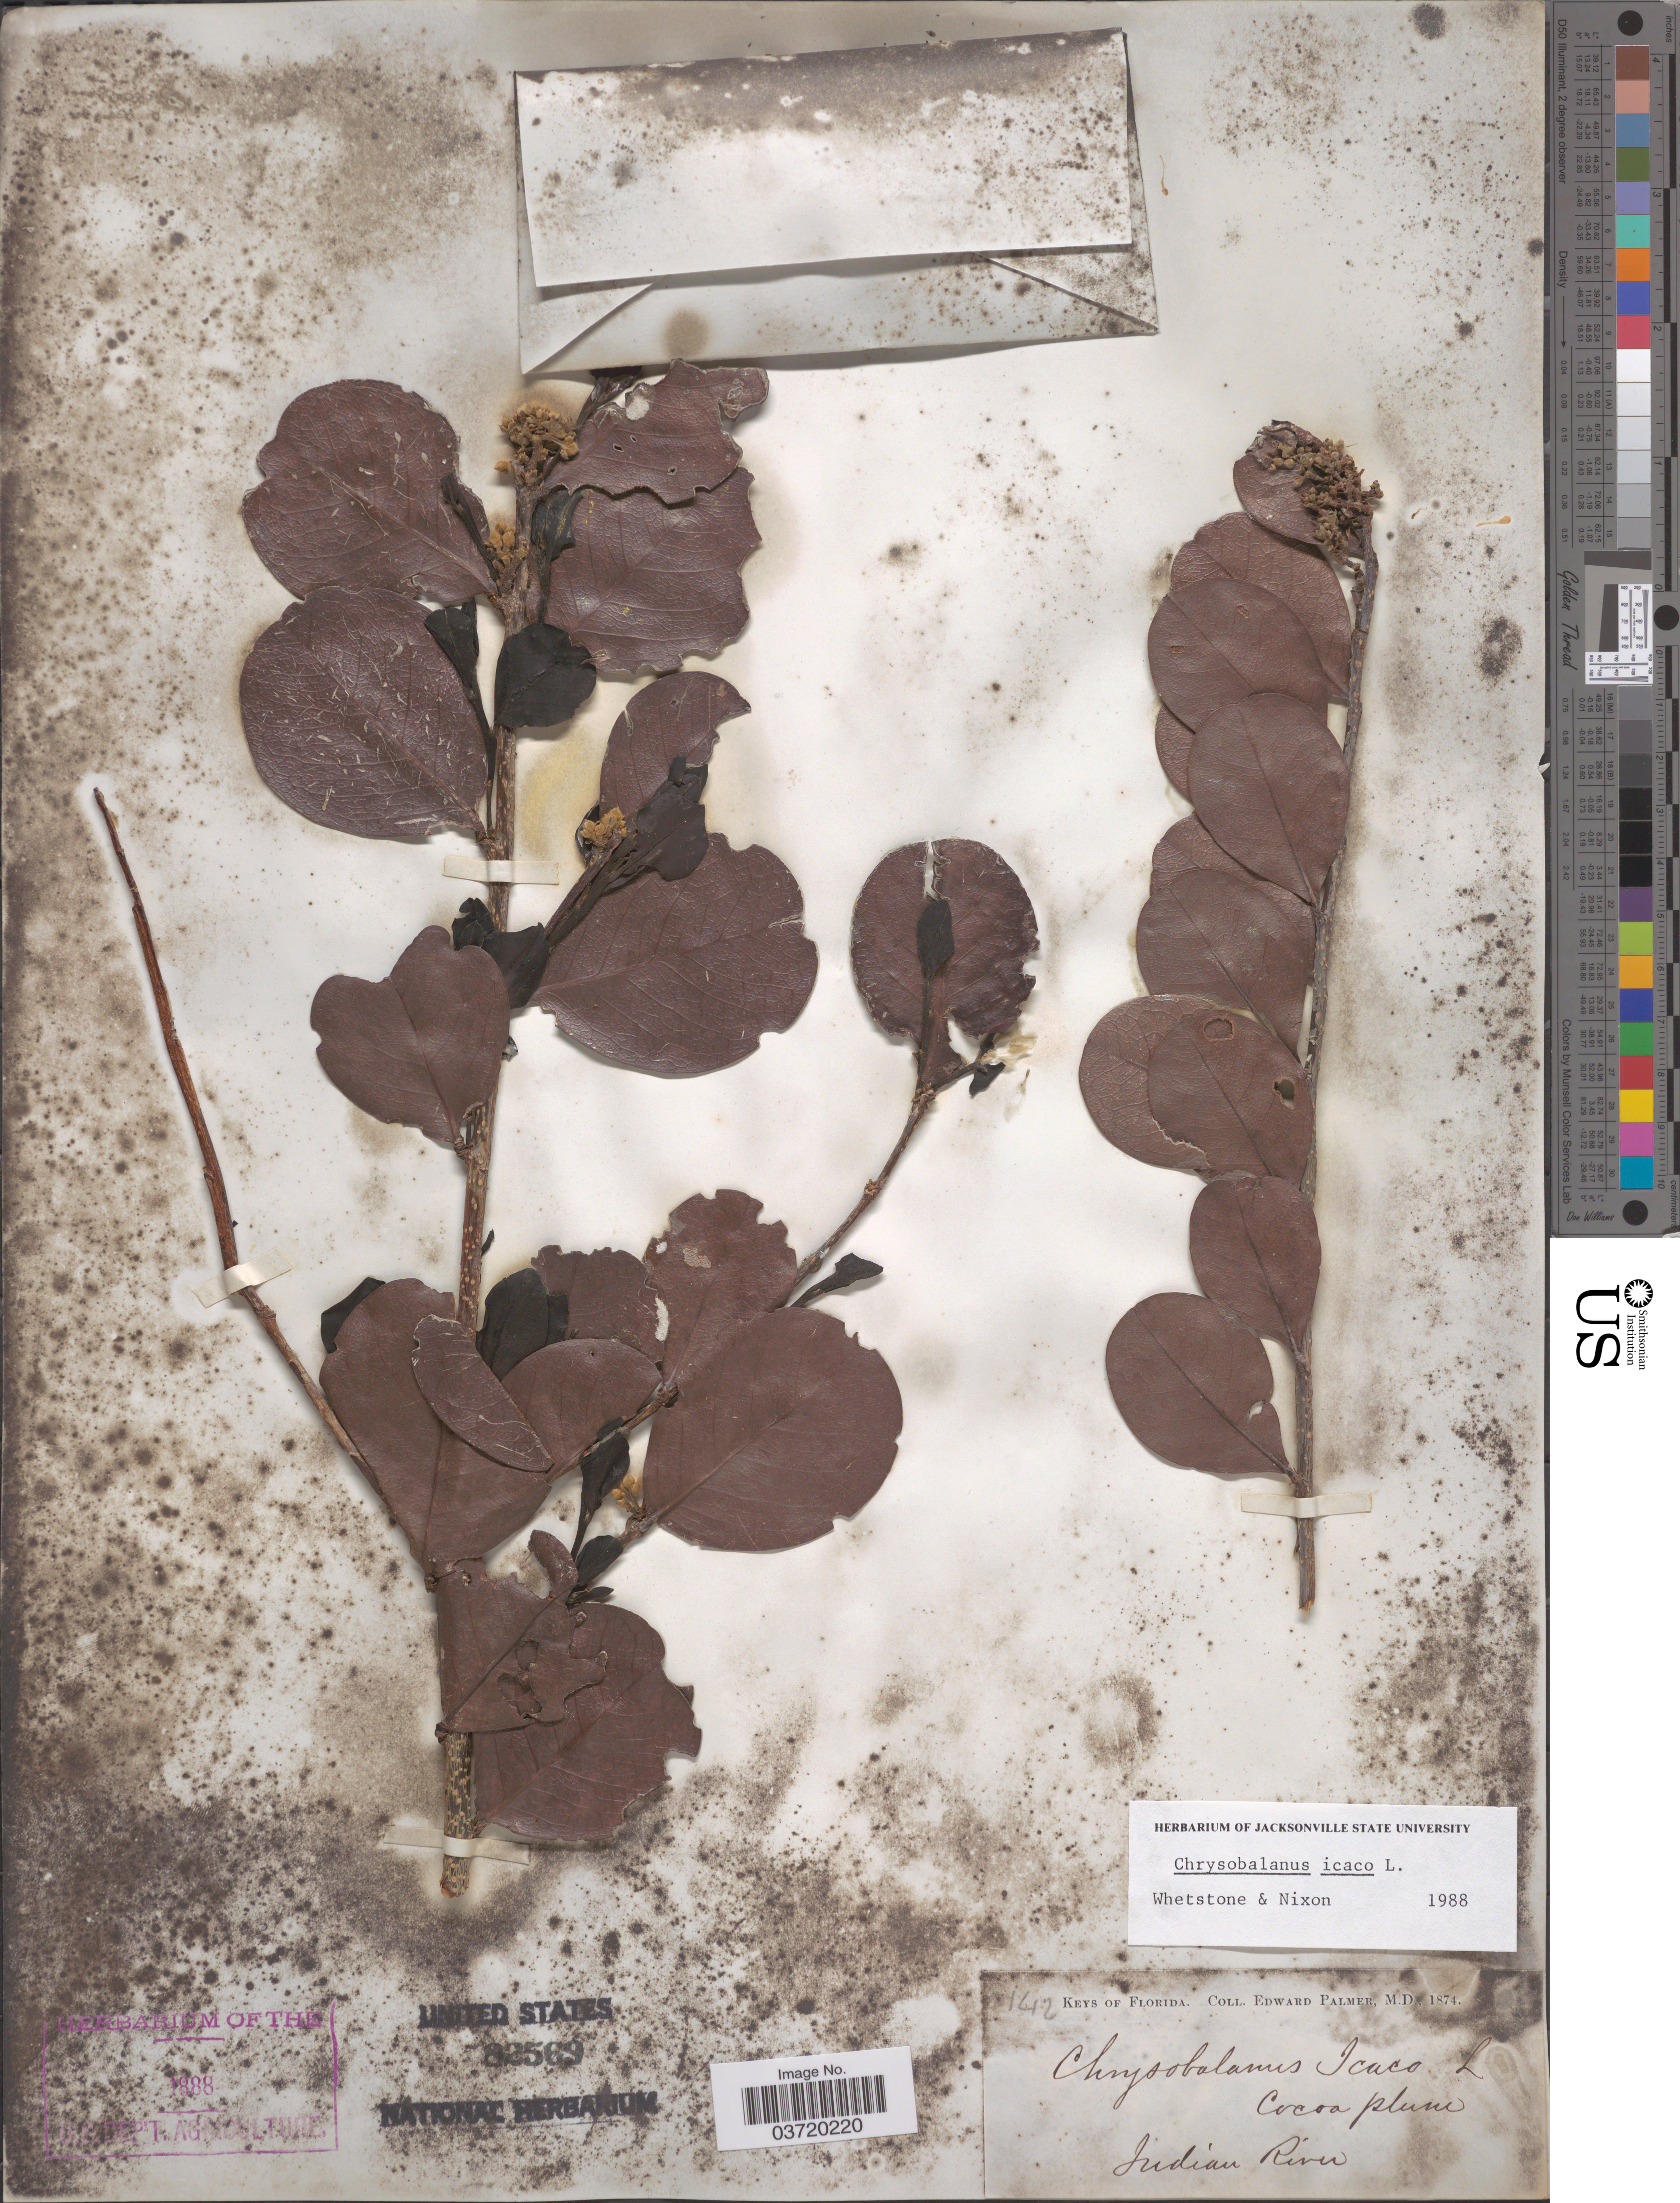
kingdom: Plantae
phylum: Tracheophyta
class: Magnoliopsida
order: Malpighiales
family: Chrysobalanaceae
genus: Chrysobalanus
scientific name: Chrysobalanus icaco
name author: L.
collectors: E. Palmer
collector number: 142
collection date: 1874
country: United States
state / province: Florida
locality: Keys of Florida. Indian River.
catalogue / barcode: US 82569